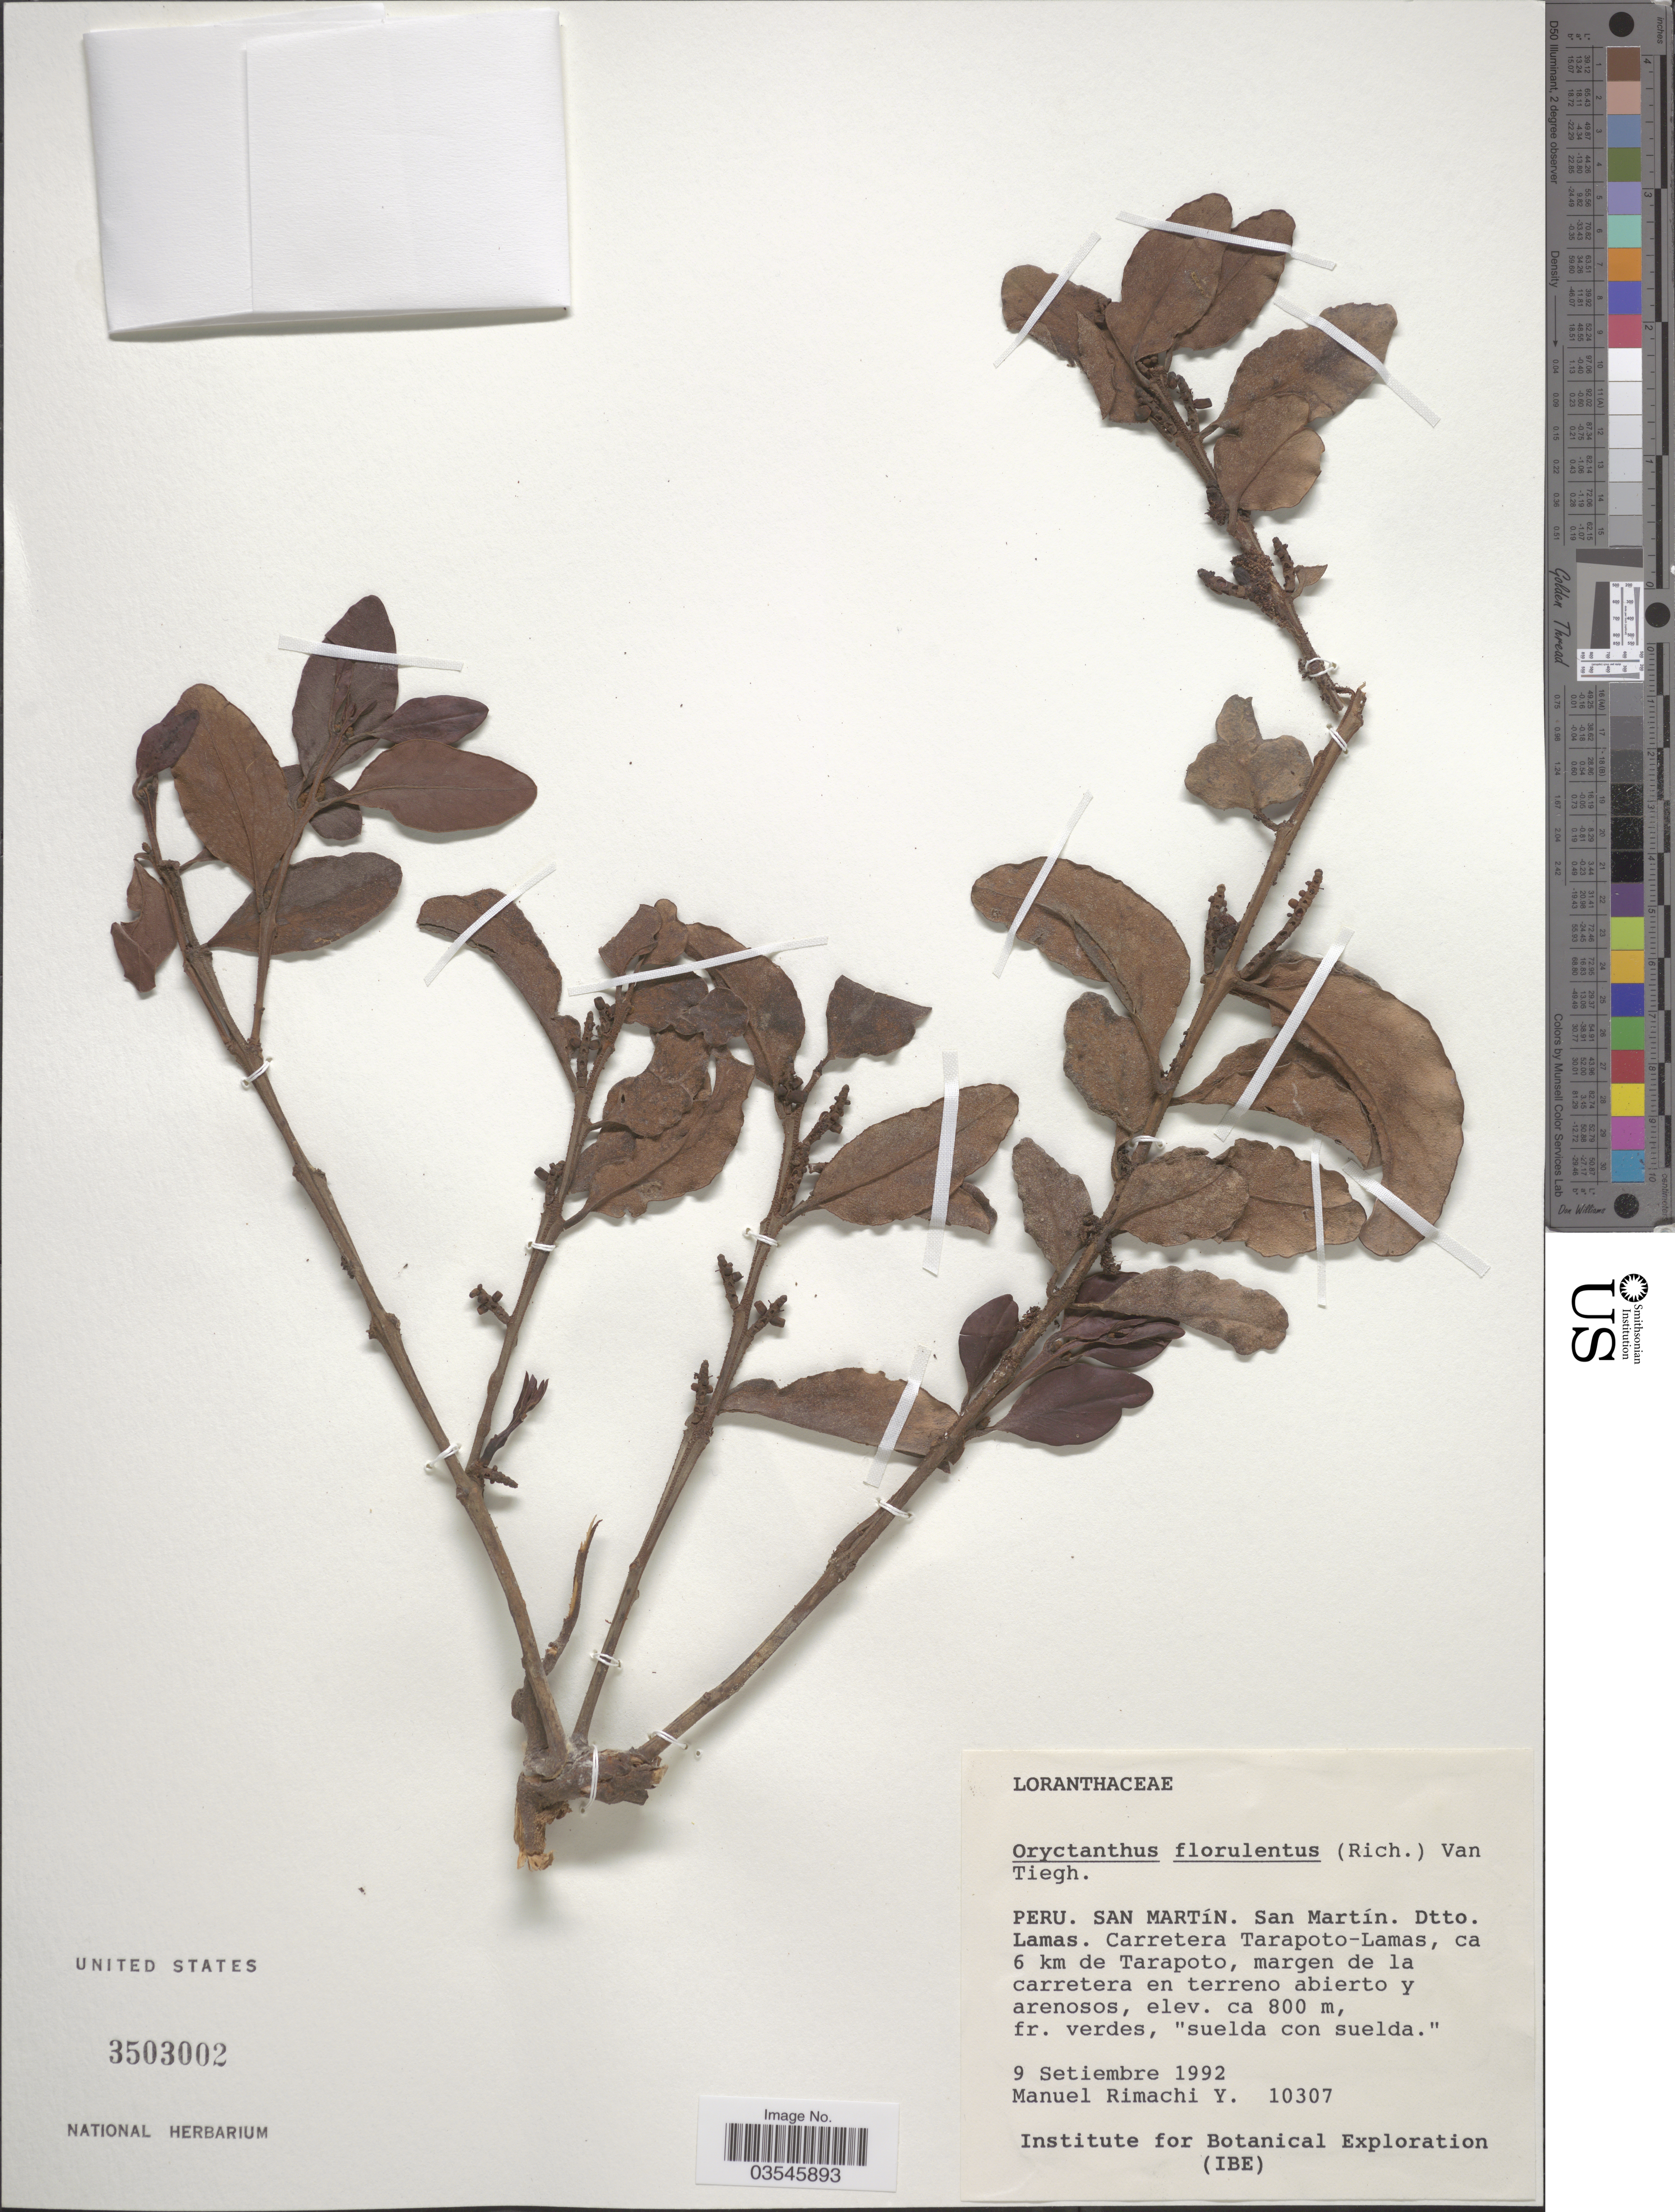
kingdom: Plantae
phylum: Tracheophyta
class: Magnoliopsida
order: Santalales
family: Loranthaceae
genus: Oryctanthus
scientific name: Oryctanthus florulentus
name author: (Rich.) Tiegh.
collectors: M. Rimachi Y.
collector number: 10307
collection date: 1992-09-09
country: Peru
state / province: San Martín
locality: San Martín. Dtto. Lamas. Carretera Tarapoto-Lamas, ca 6 km de Tarapoto, margen de la carretera en terreno abierto y arenosos.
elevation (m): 800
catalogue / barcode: US 3503002